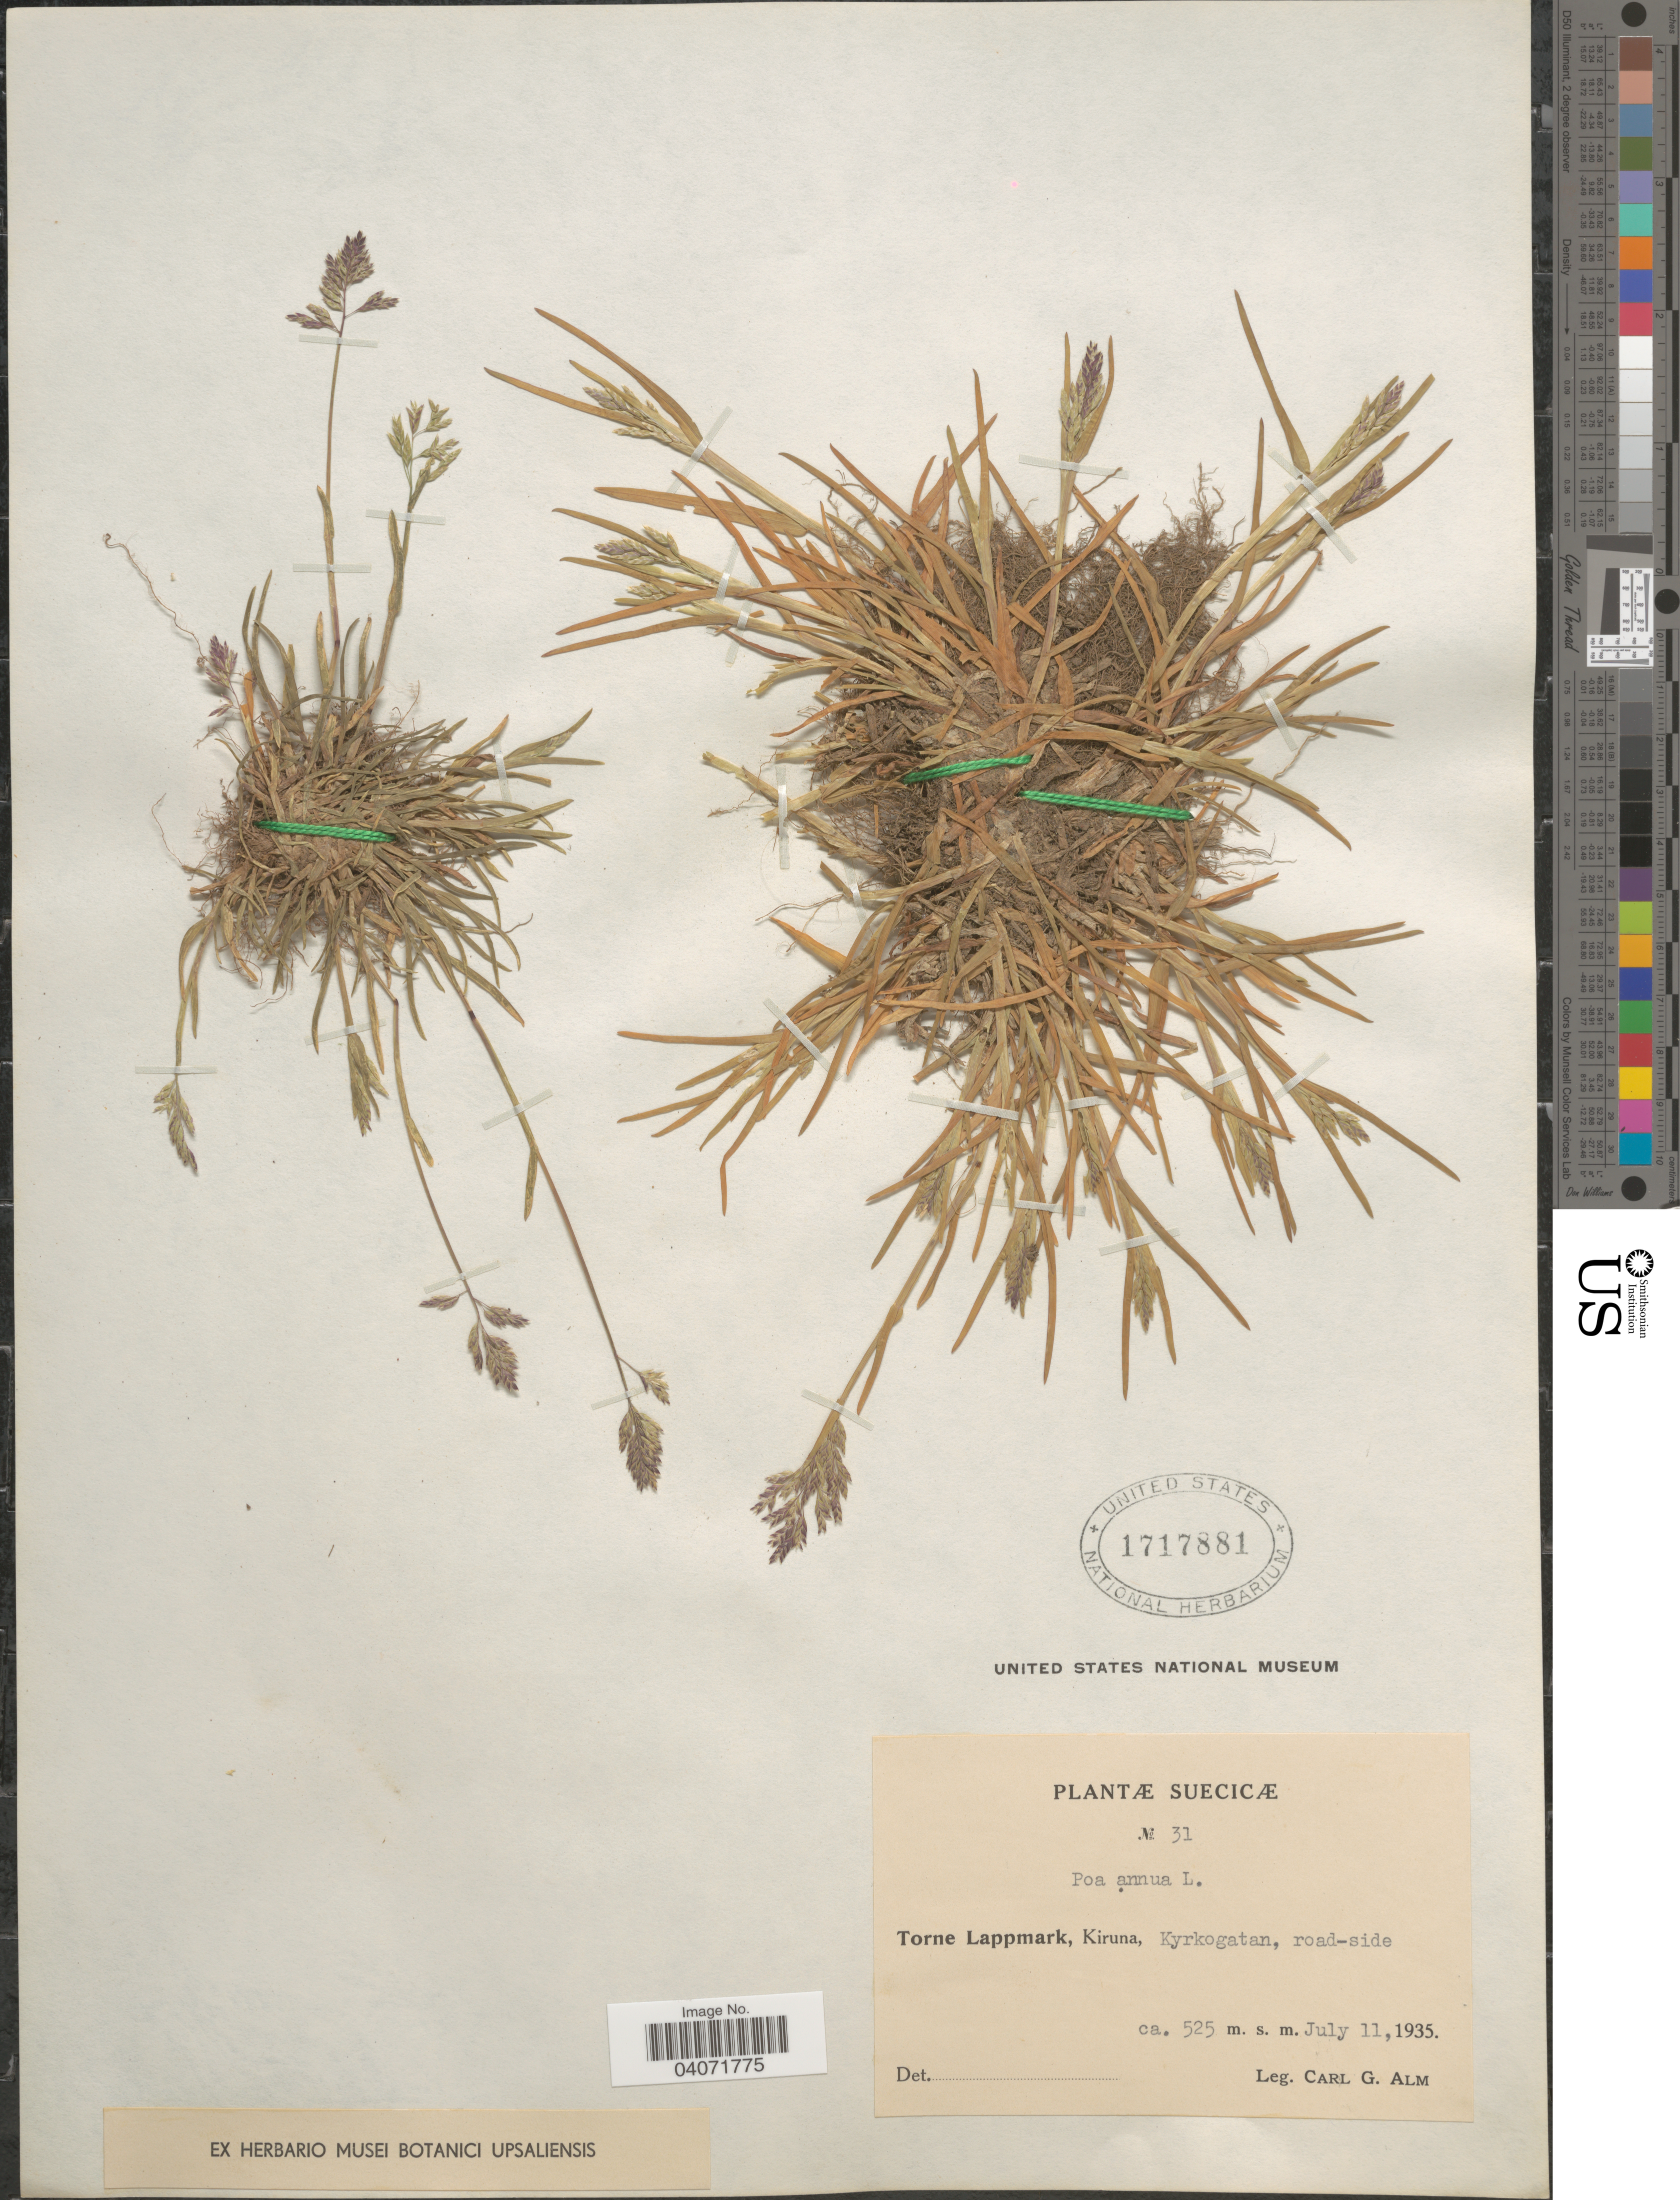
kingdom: Plantae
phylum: Tracheophyta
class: Liliopsida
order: Poales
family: Poaceae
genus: Poa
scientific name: Poa annua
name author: L.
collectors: C. G. Alm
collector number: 31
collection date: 1935-07-11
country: Sweden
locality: Suecicæ. Torne Lappmark, Kiruna, Kyrkogatan, road-side.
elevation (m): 525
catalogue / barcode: US 1717881